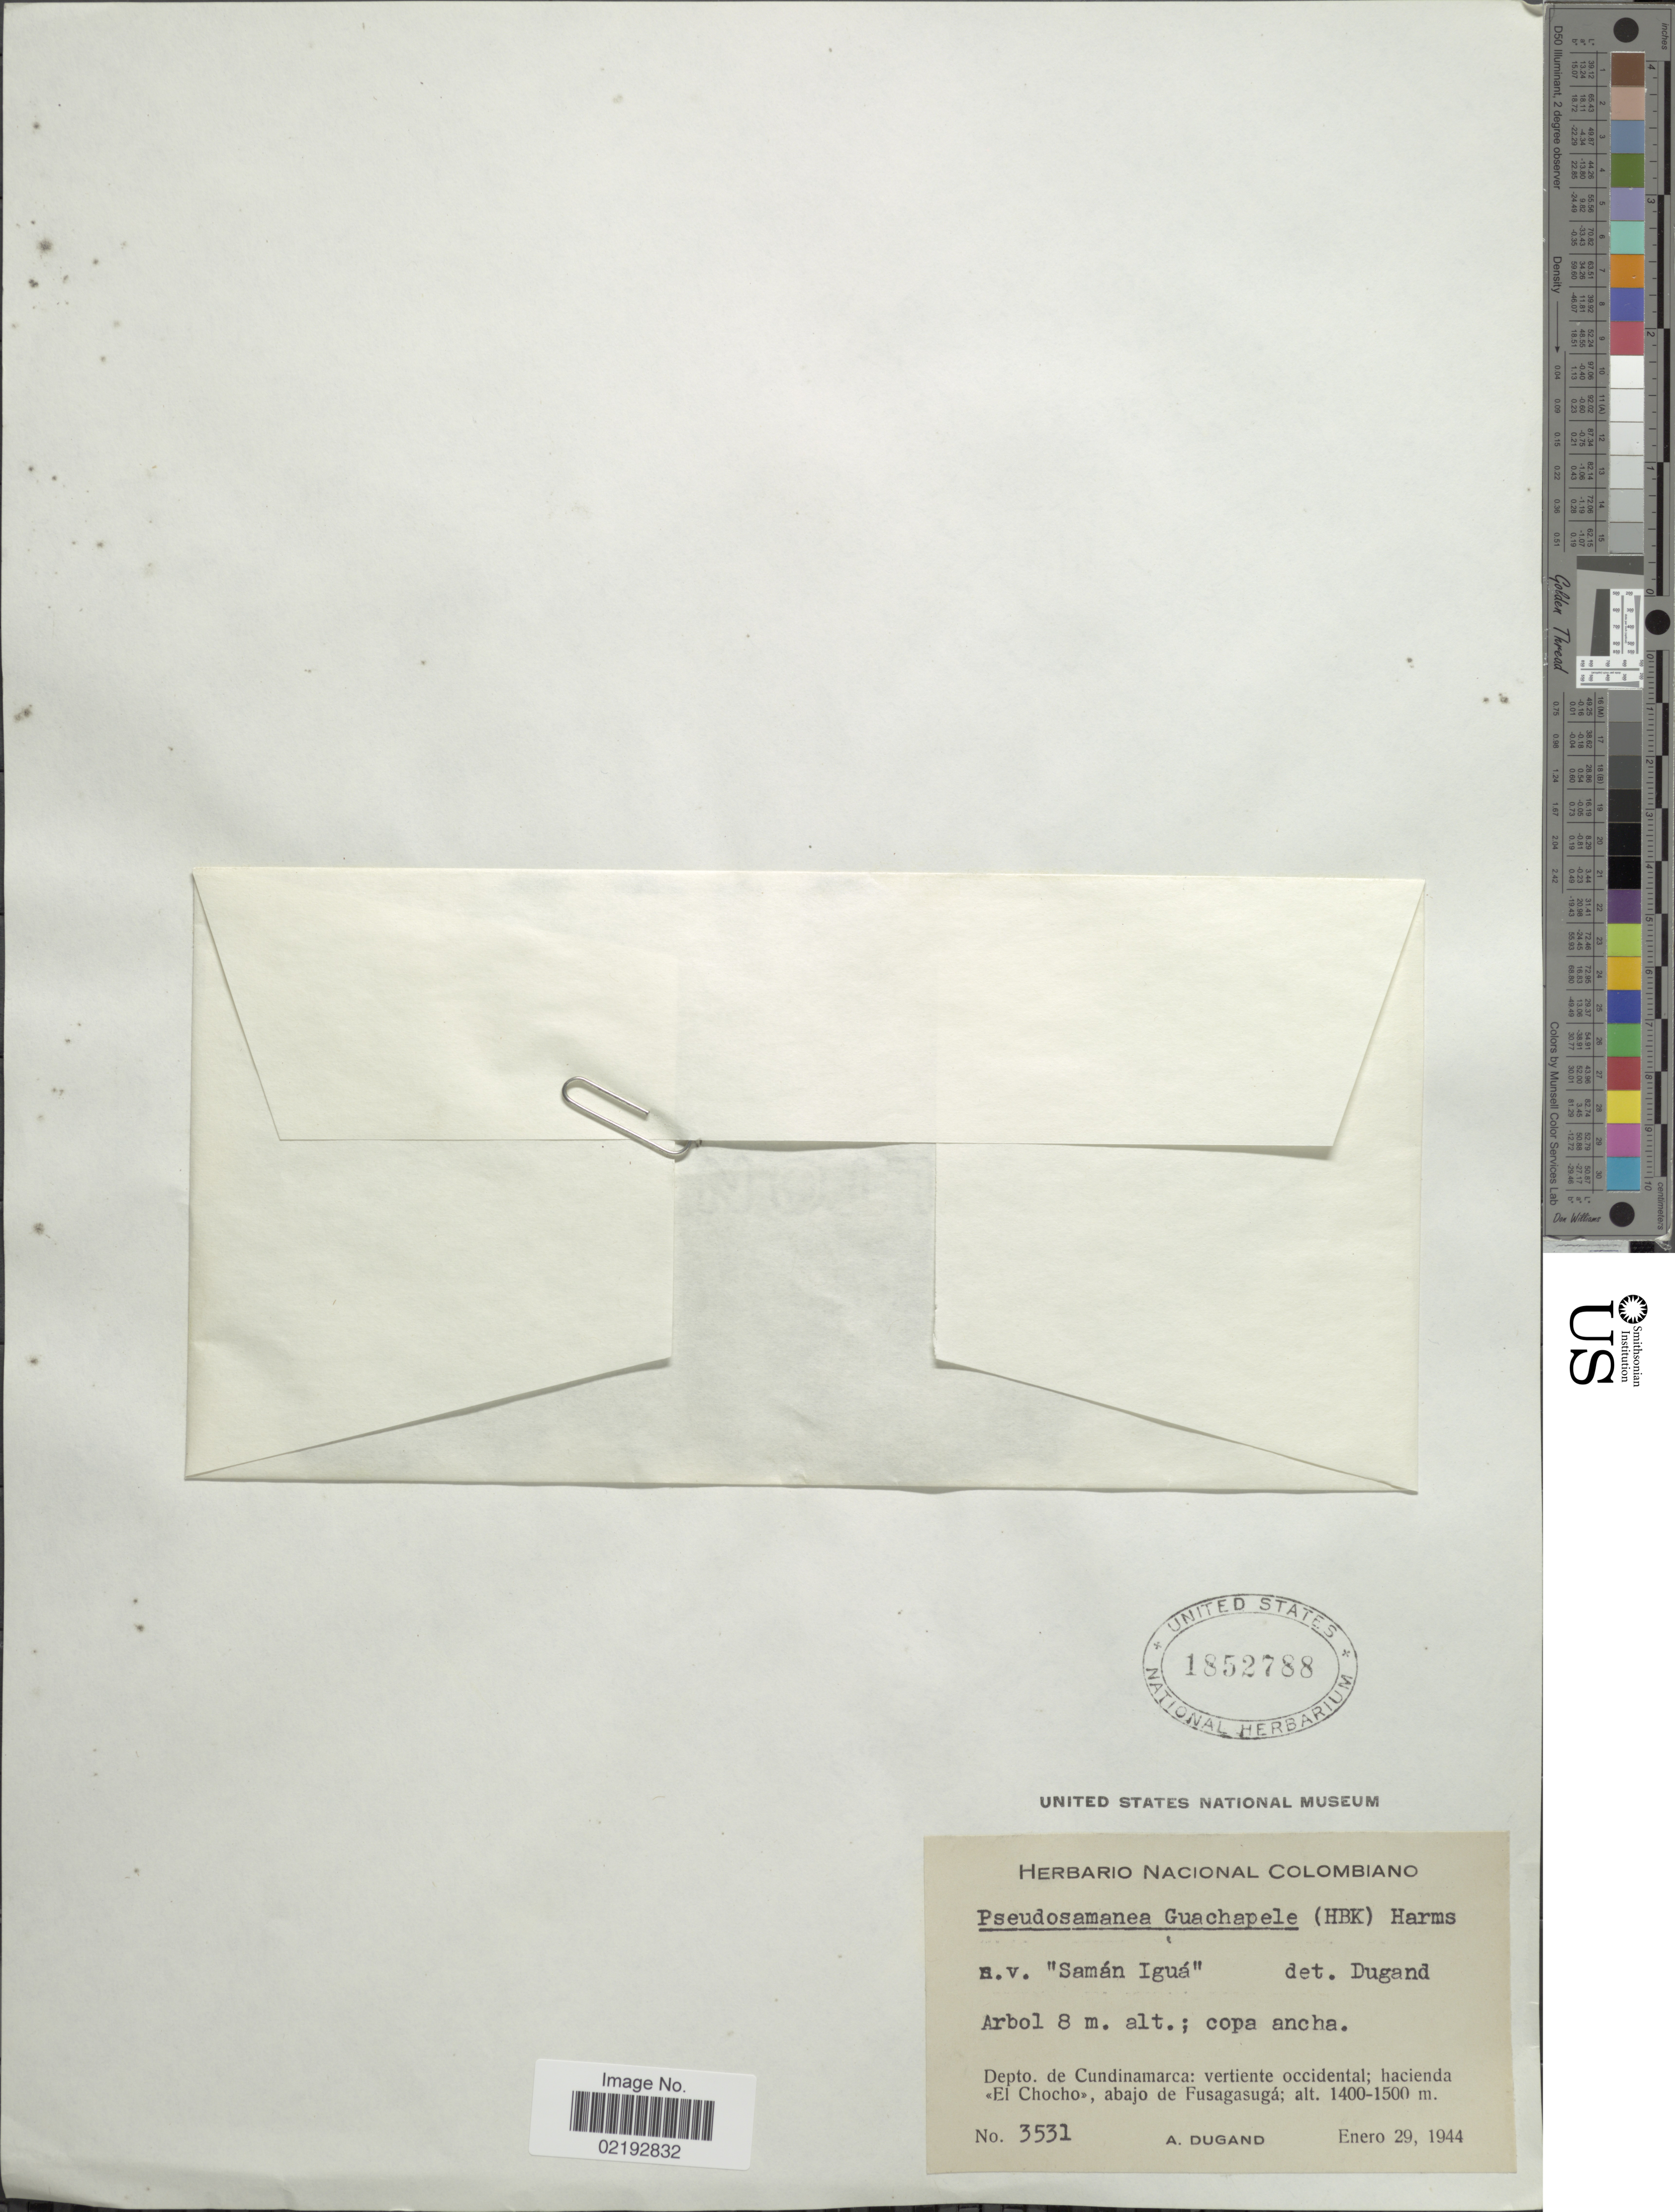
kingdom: Plantae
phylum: Tracheophyta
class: Magnoliopsida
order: Fabales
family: Fabaceae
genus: Pseudosamanea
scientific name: Pseudosamanea guachapele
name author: (Kunth) Harms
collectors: A. Dugand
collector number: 3531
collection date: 1944-01-29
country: Colombia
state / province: Cundinamarca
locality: Vertiente occidental, hacienda El Chocho, abajo de Fusagasuga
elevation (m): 1400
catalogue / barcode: US 1852788